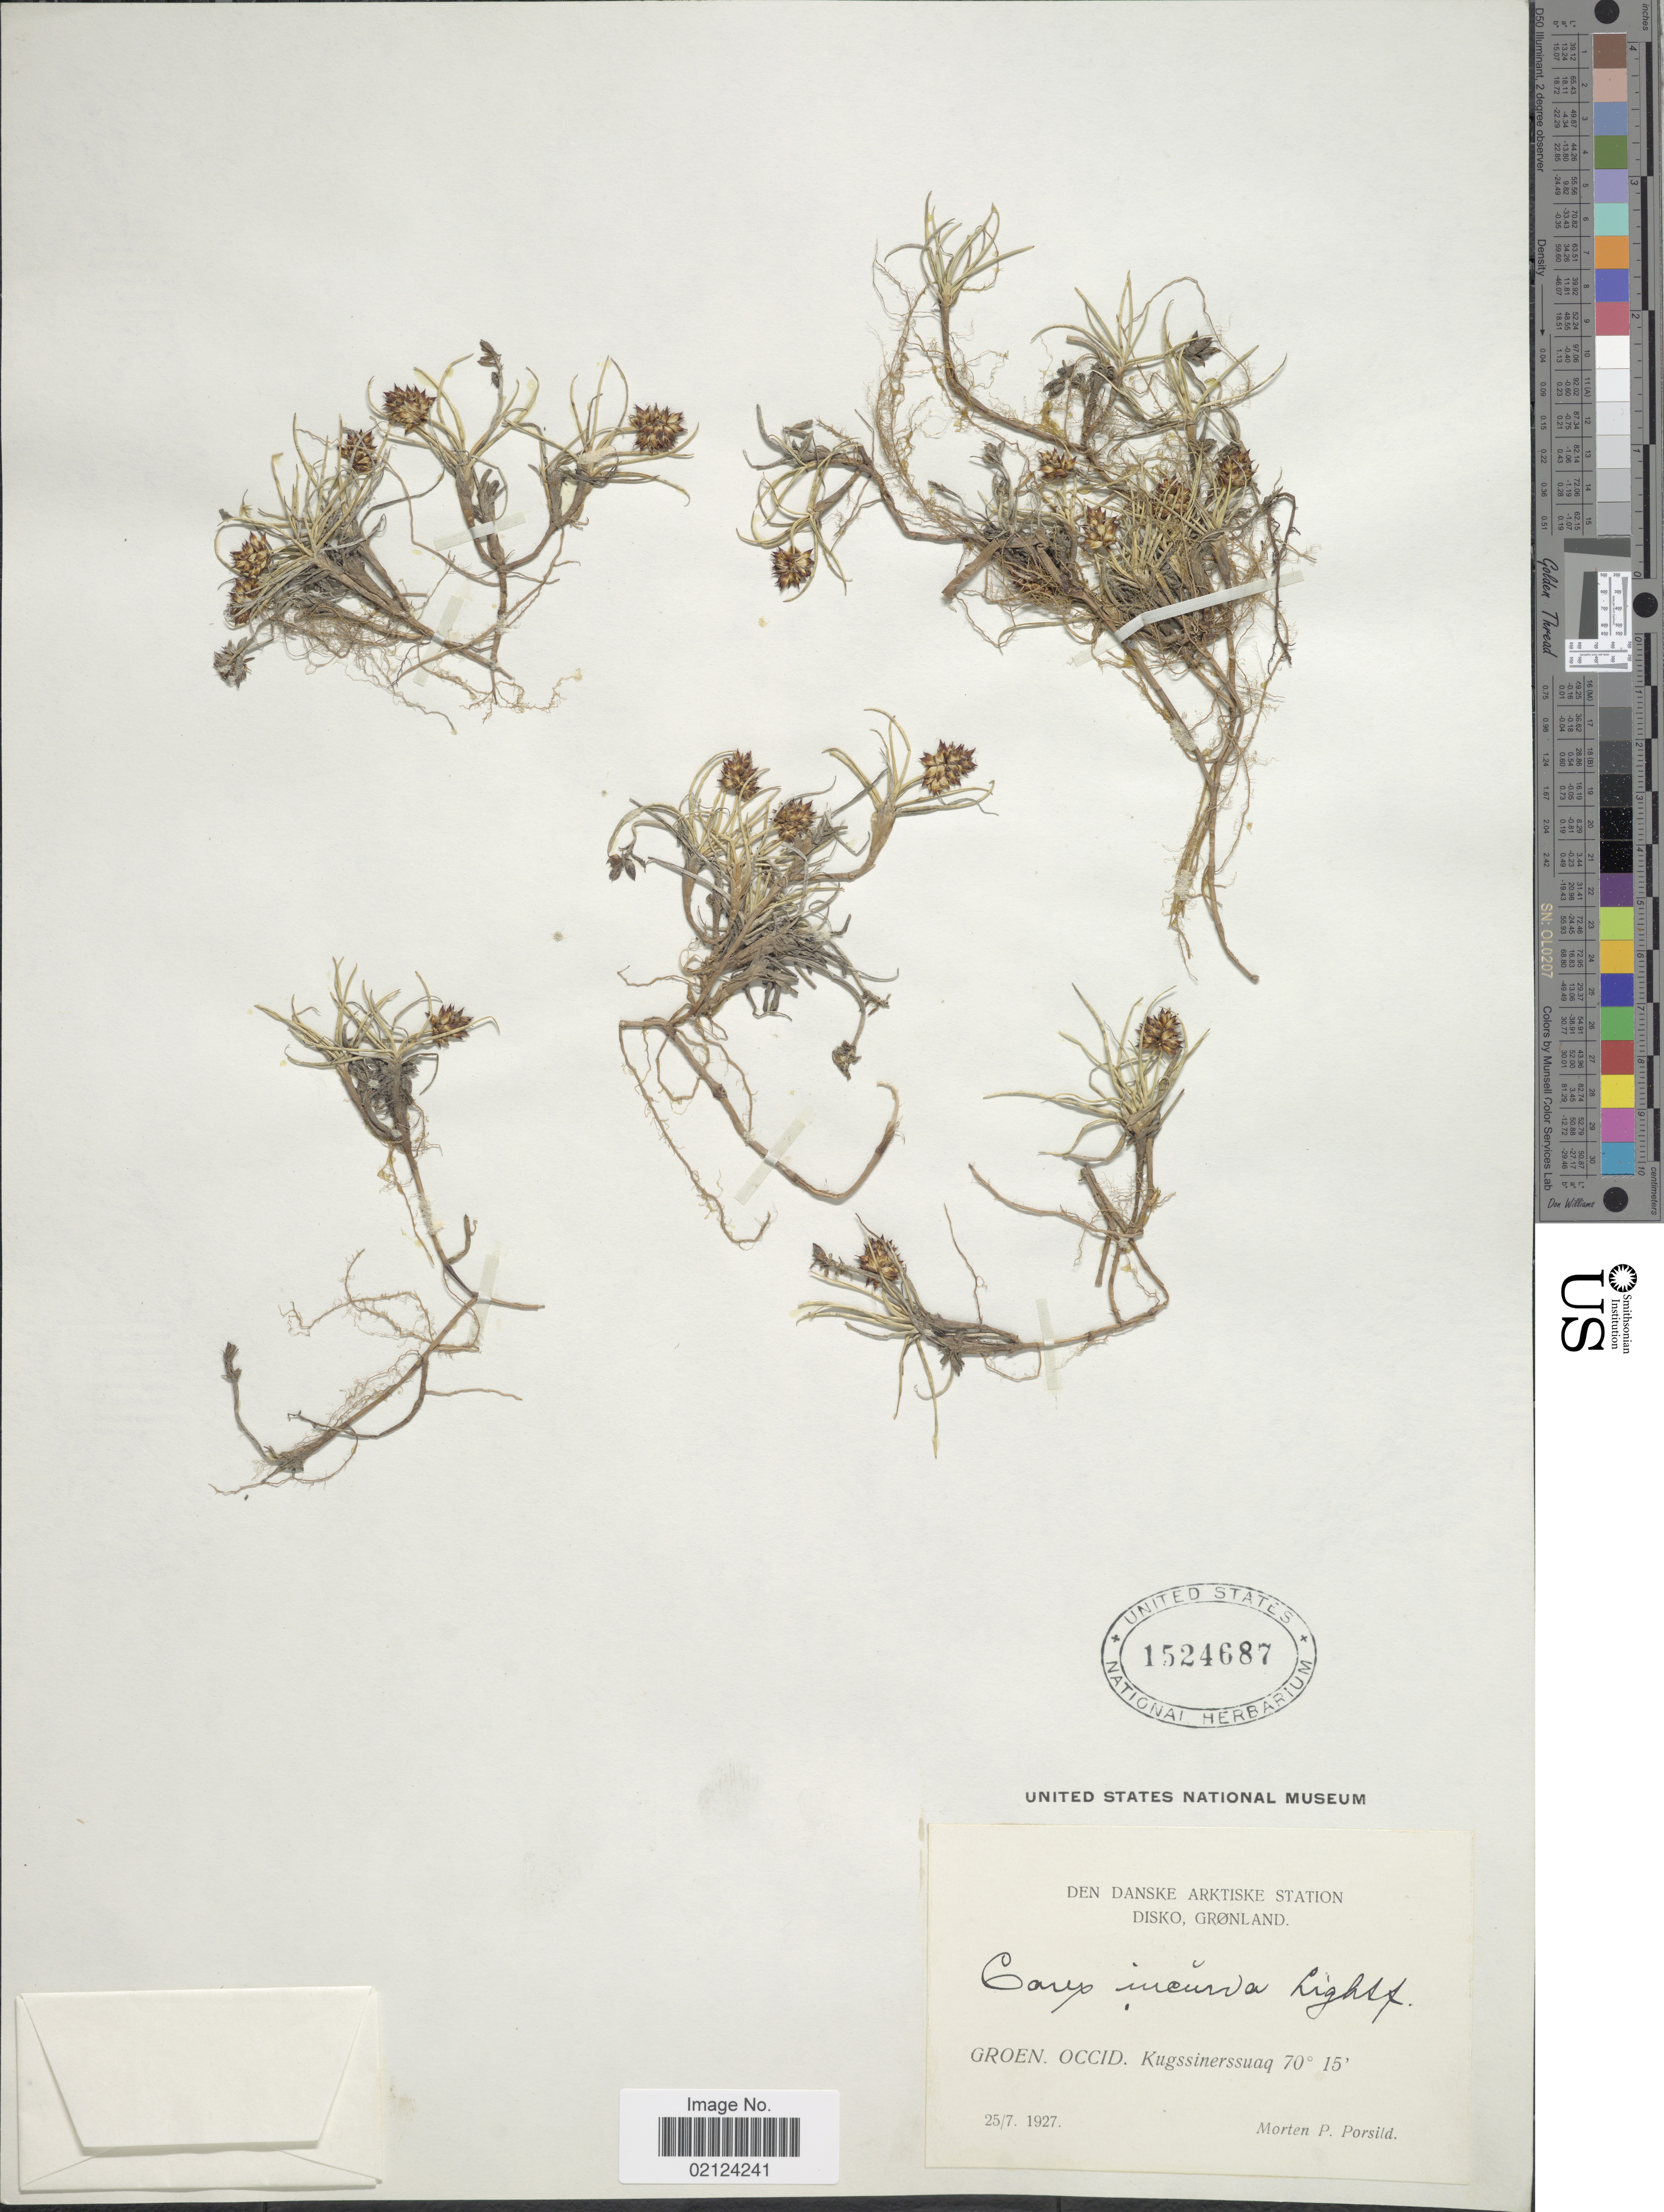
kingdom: Plantae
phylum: Tracheophyta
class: Liliopsida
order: Poales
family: Cyperaceae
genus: Carex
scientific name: Carex maritima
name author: Gunnerus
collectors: M. P. Porsild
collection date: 1927-07-25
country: Greenland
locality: Disko. Groen. Occid. Kugssinerssuaq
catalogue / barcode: US 1524687